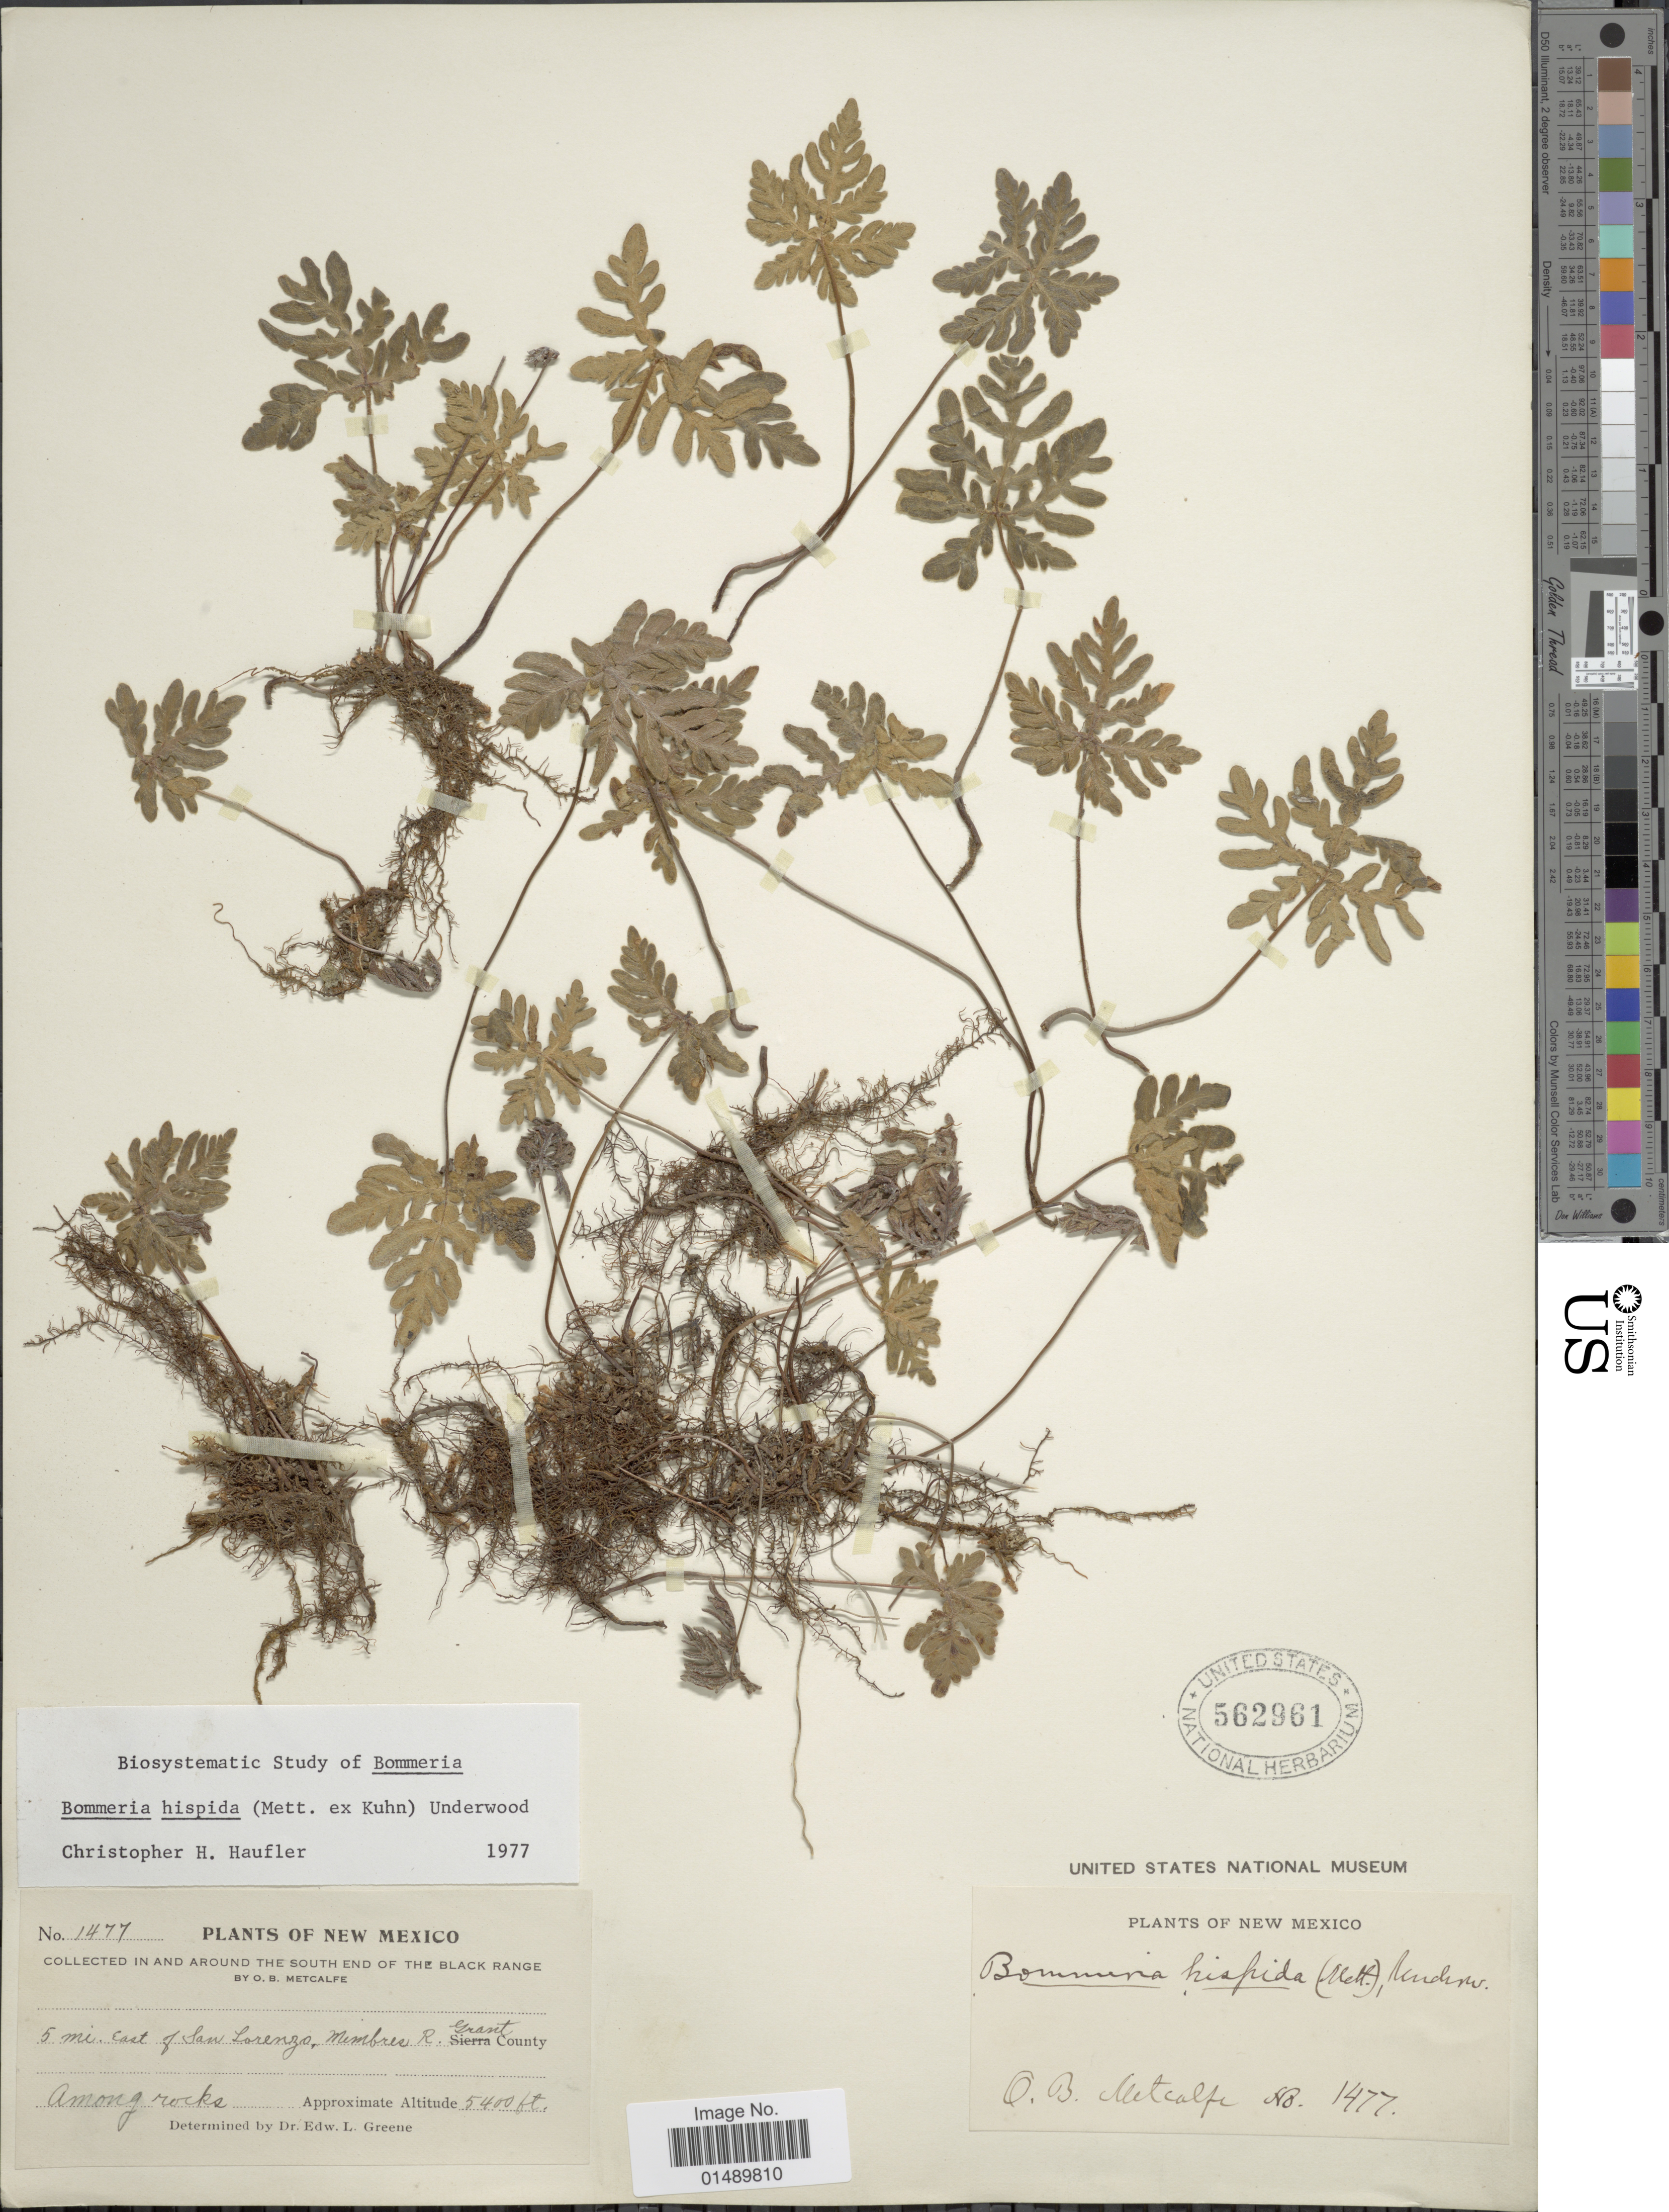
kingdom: Plantae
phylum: Tracheophyta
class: Polypodiopsida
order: Polypodiales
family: Pteridaceae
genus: Bommeria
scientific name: Bommeria hispida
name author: (Mett. ex Kuhn) Underw.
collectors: O. B. Metcalfe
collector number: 1477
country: United States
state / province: New Mexico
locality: Nem Mexico, around the south end of the Black Range, 5 mi. East of San Lorenzo, Mimbre R, Grant Country.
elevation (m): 1646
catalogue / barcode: US 562961